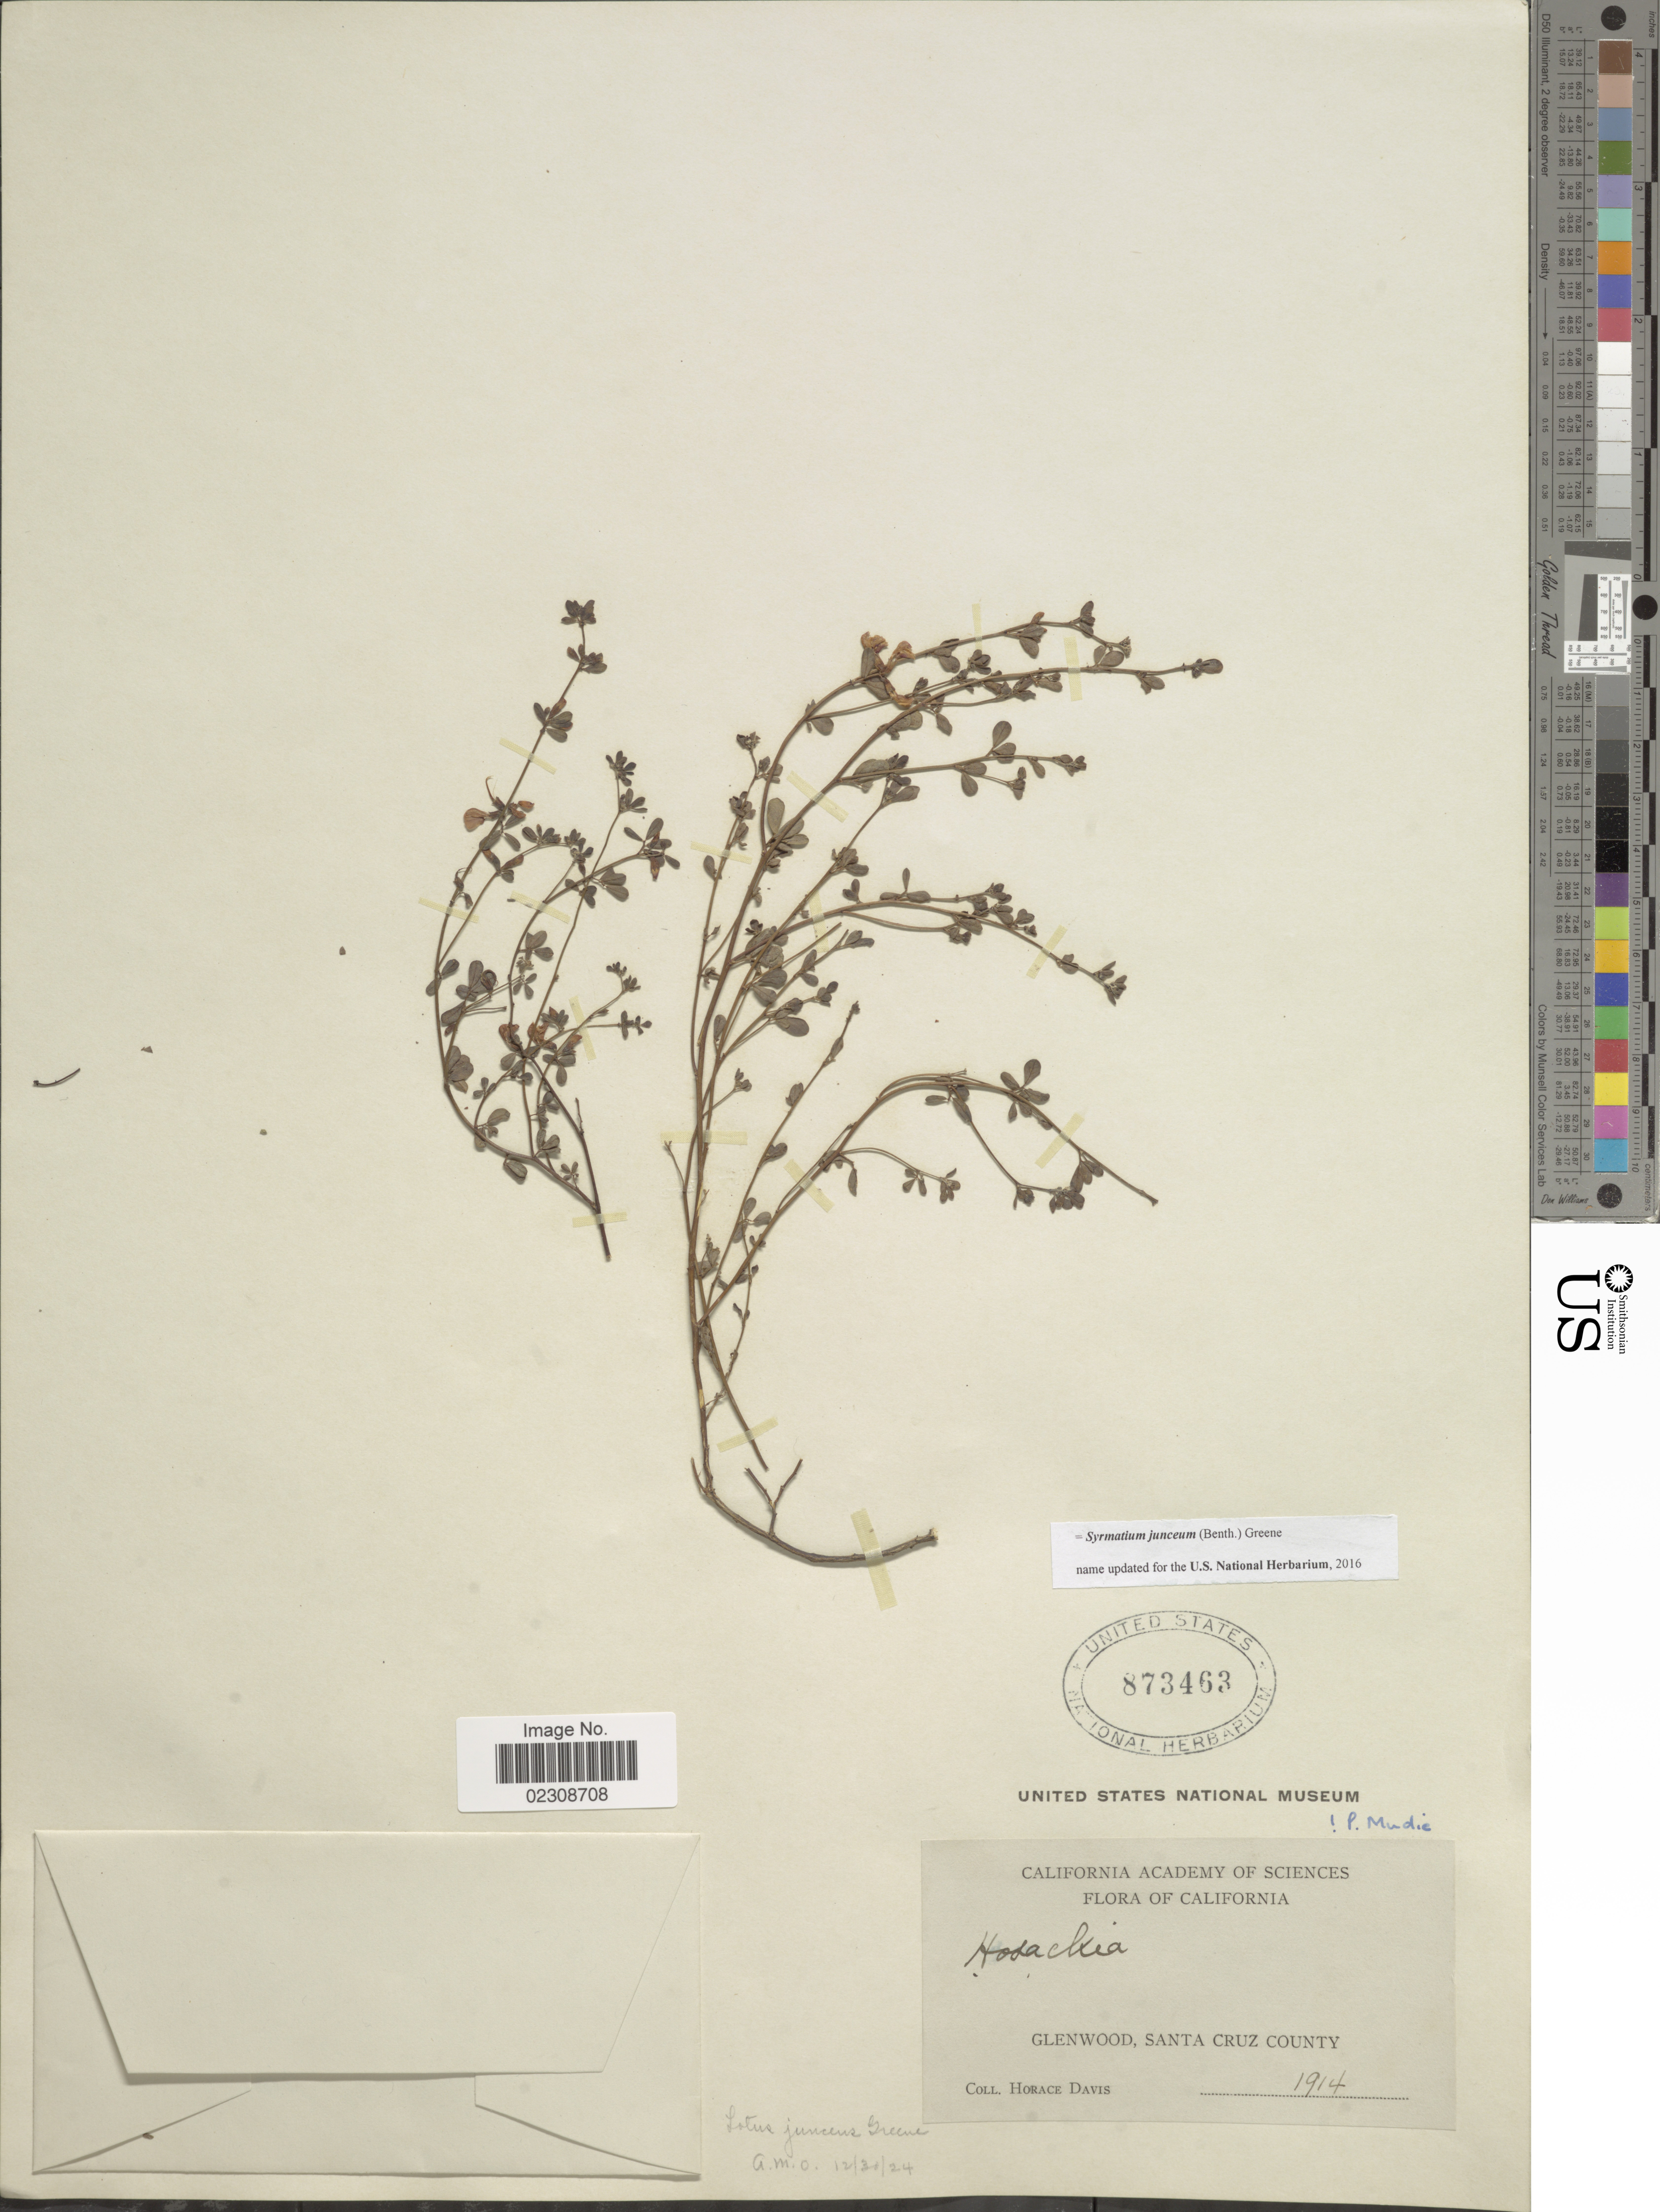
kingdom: Plantae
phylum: Tracheophyta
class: Magnoliopsida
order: Fabales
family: Fabaceae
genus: Syrmatium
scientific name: Syrmatium junceum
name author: (Benth.) Greene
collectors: H. Davis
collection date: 1914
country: United States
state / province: California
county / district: Santa Cruz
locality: Glenwood, Santa Cruz County.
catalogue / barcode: US 873463